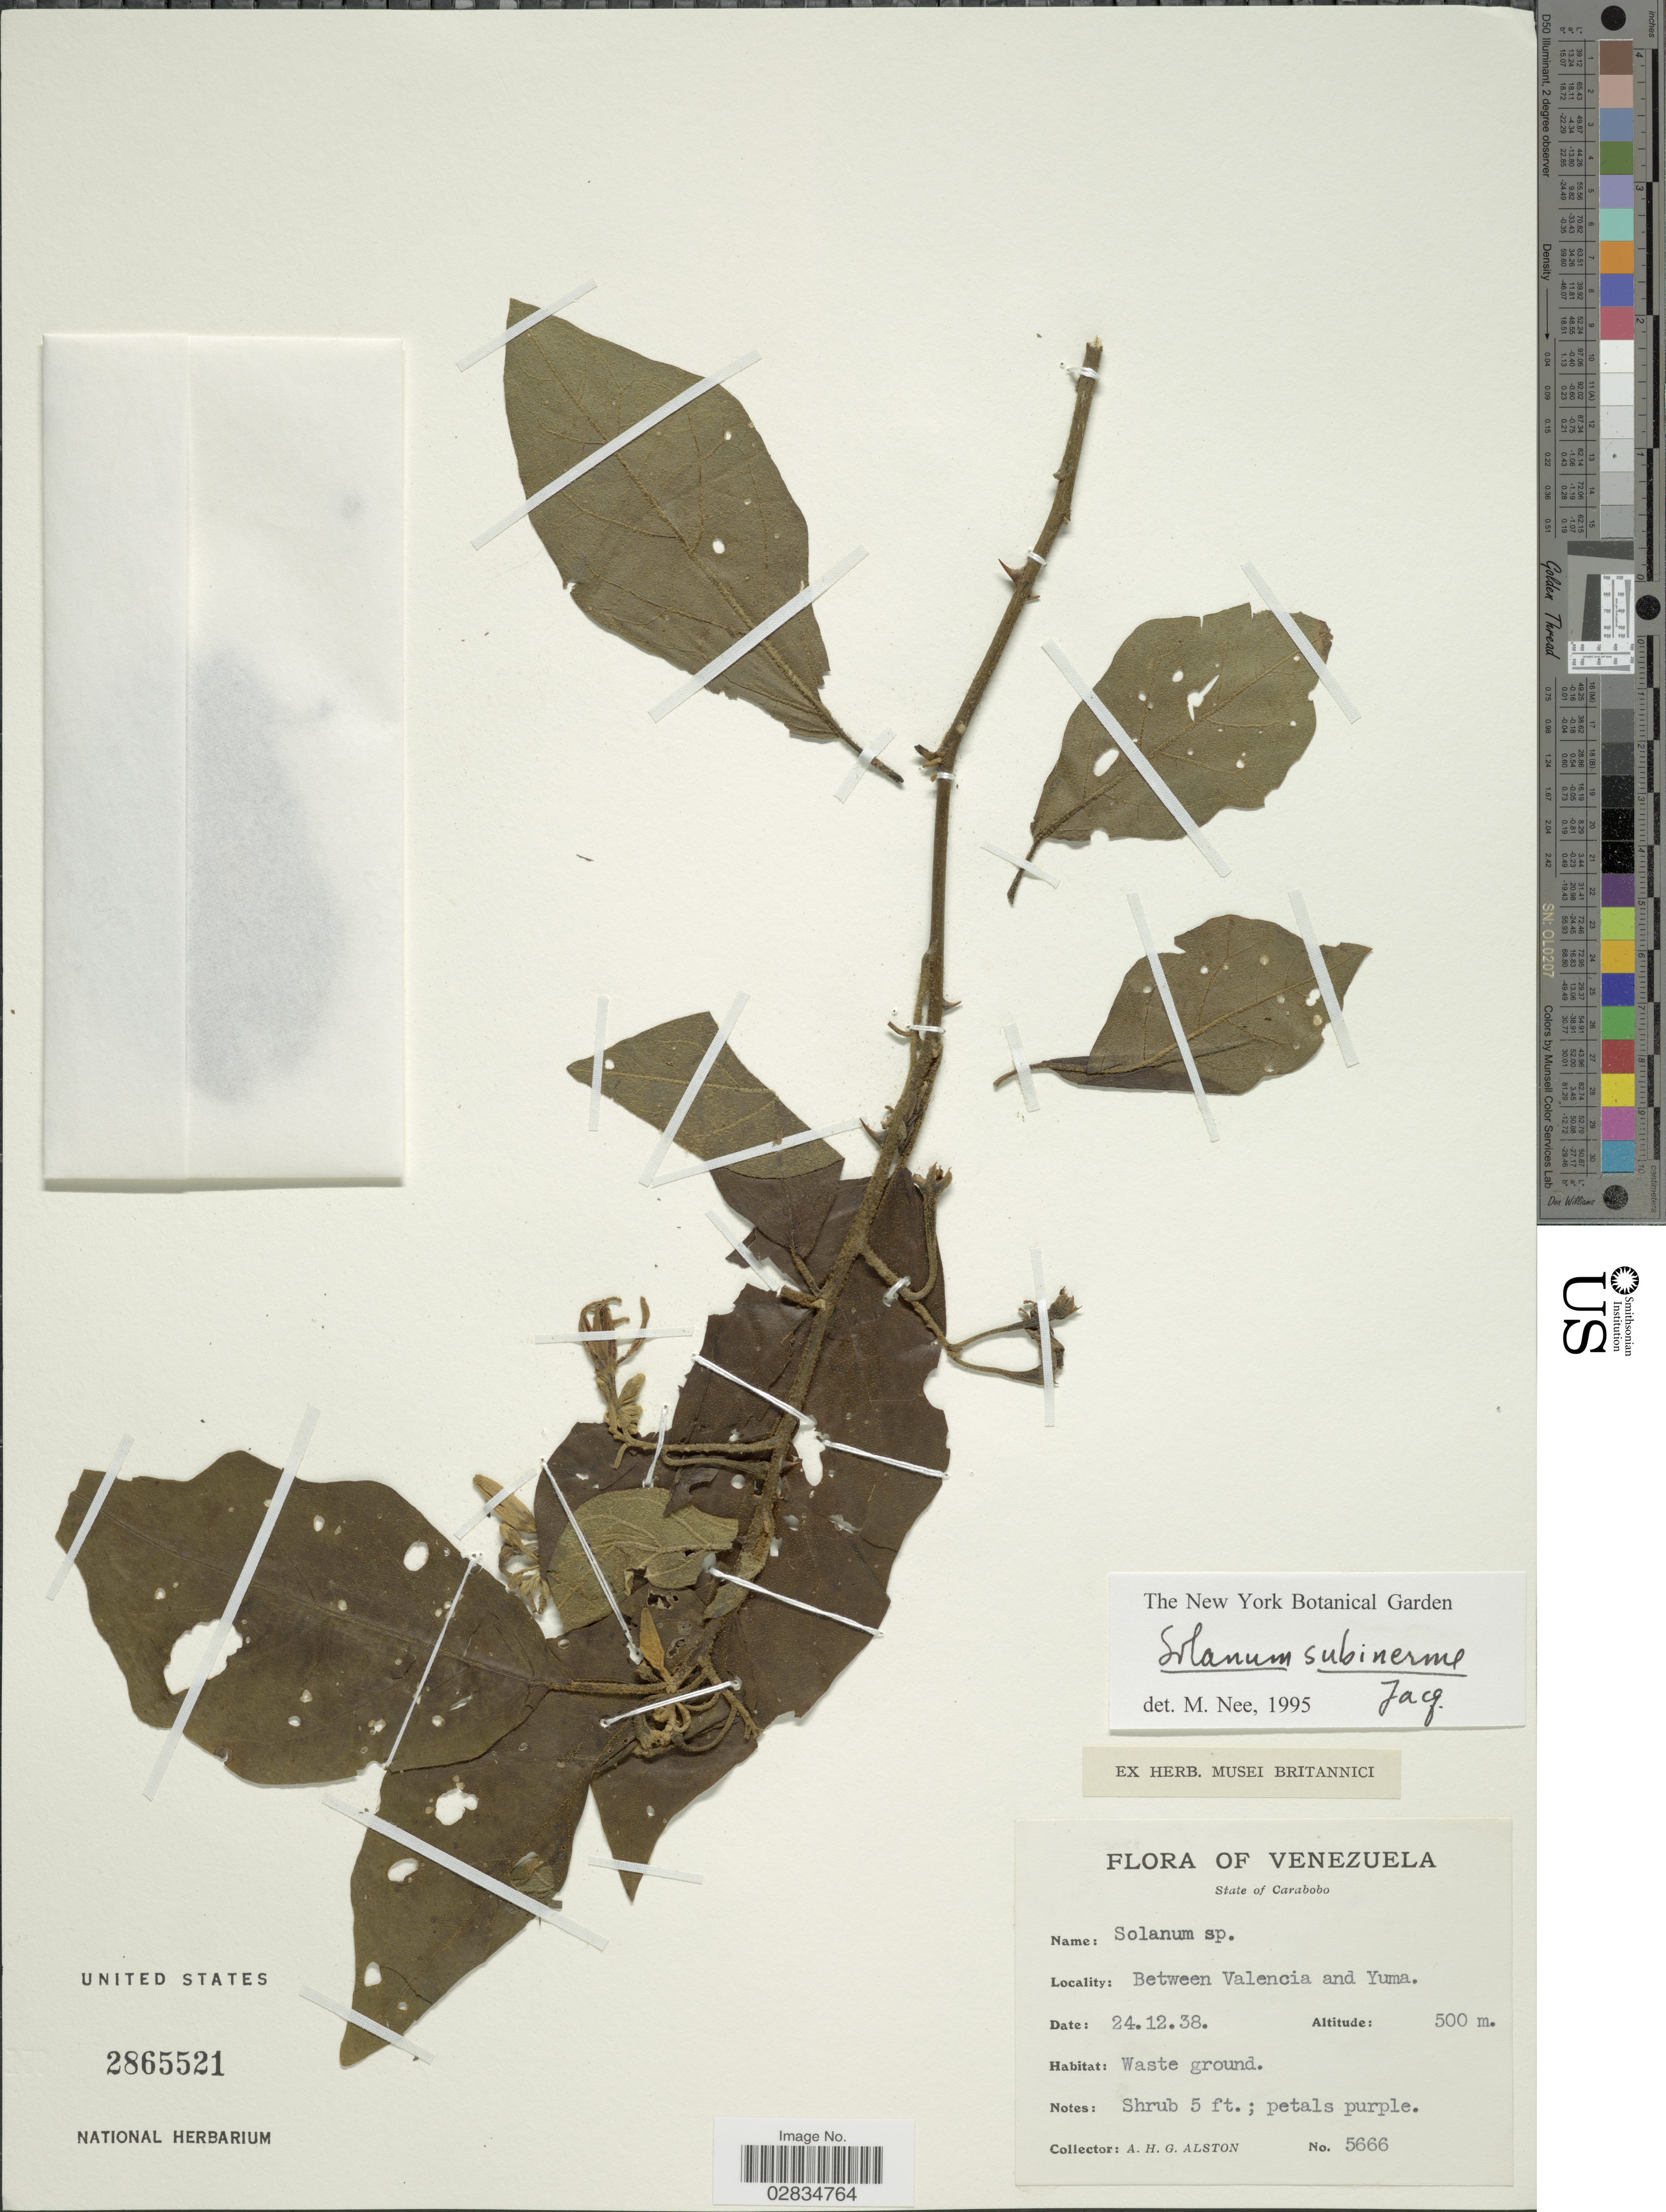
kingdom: Plantae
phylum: Tracheophyta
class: Magnoliopsida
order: Solanales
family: Solanaceae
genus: Solanum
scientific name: Solanum subinerme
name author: Jacq.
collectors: A. H. Alston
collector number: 5666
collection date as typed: Transcribed d/m/y: 24/12/38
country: Venezuela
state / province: Carabobo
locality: Between Valencia and Yuma.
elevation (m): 500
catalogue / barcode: US 2865521